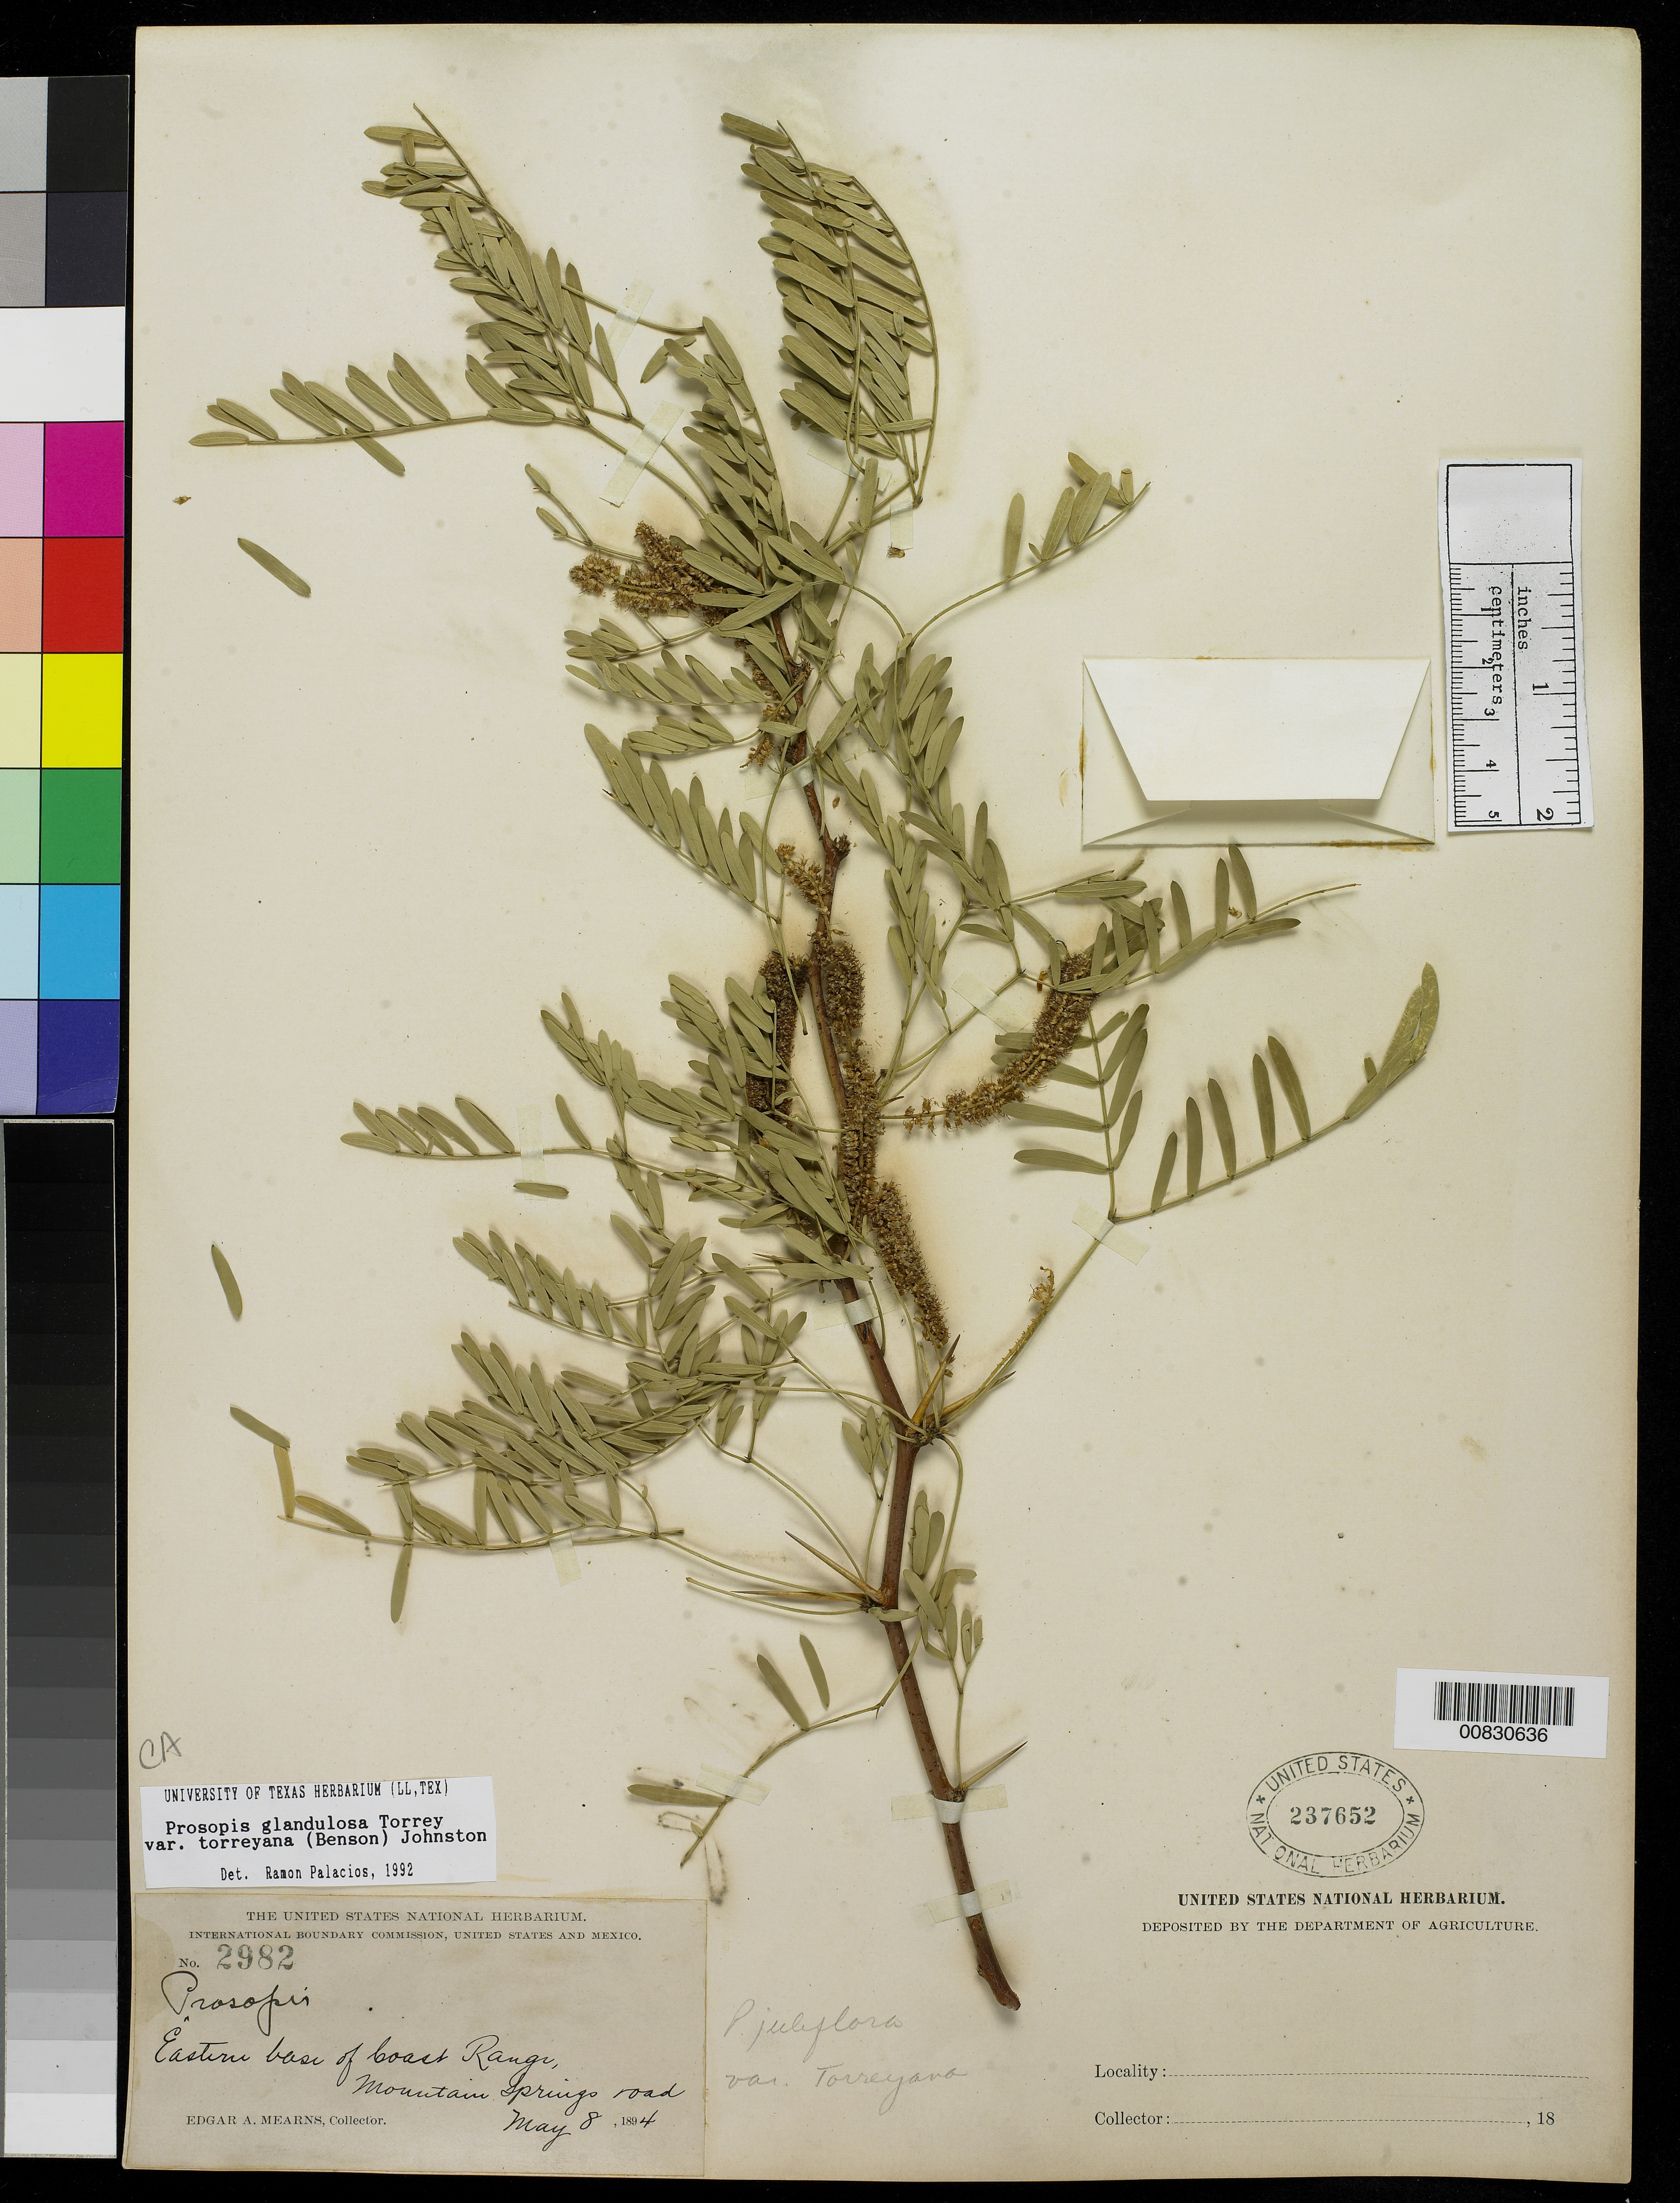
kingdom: Plantae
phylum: Tracheophyta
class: Magnoliopsida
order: Fabales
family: Fabaceae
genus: Neltuma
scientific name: Neltuma odorata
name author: (Torr. & Frém.) C. E. Hughes & G.P. Lewis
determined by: Strong, Mark T., (BOT), Smithsonian Institution - National Museum of Natural History (UNITED STATES)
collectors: E. A. Mearns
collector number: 2982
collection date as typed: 08 May 1894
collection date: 1894-05-08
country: United States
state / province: California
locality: Eastern base of Coast Range, Mountain Springs road.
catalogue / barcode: US 237652